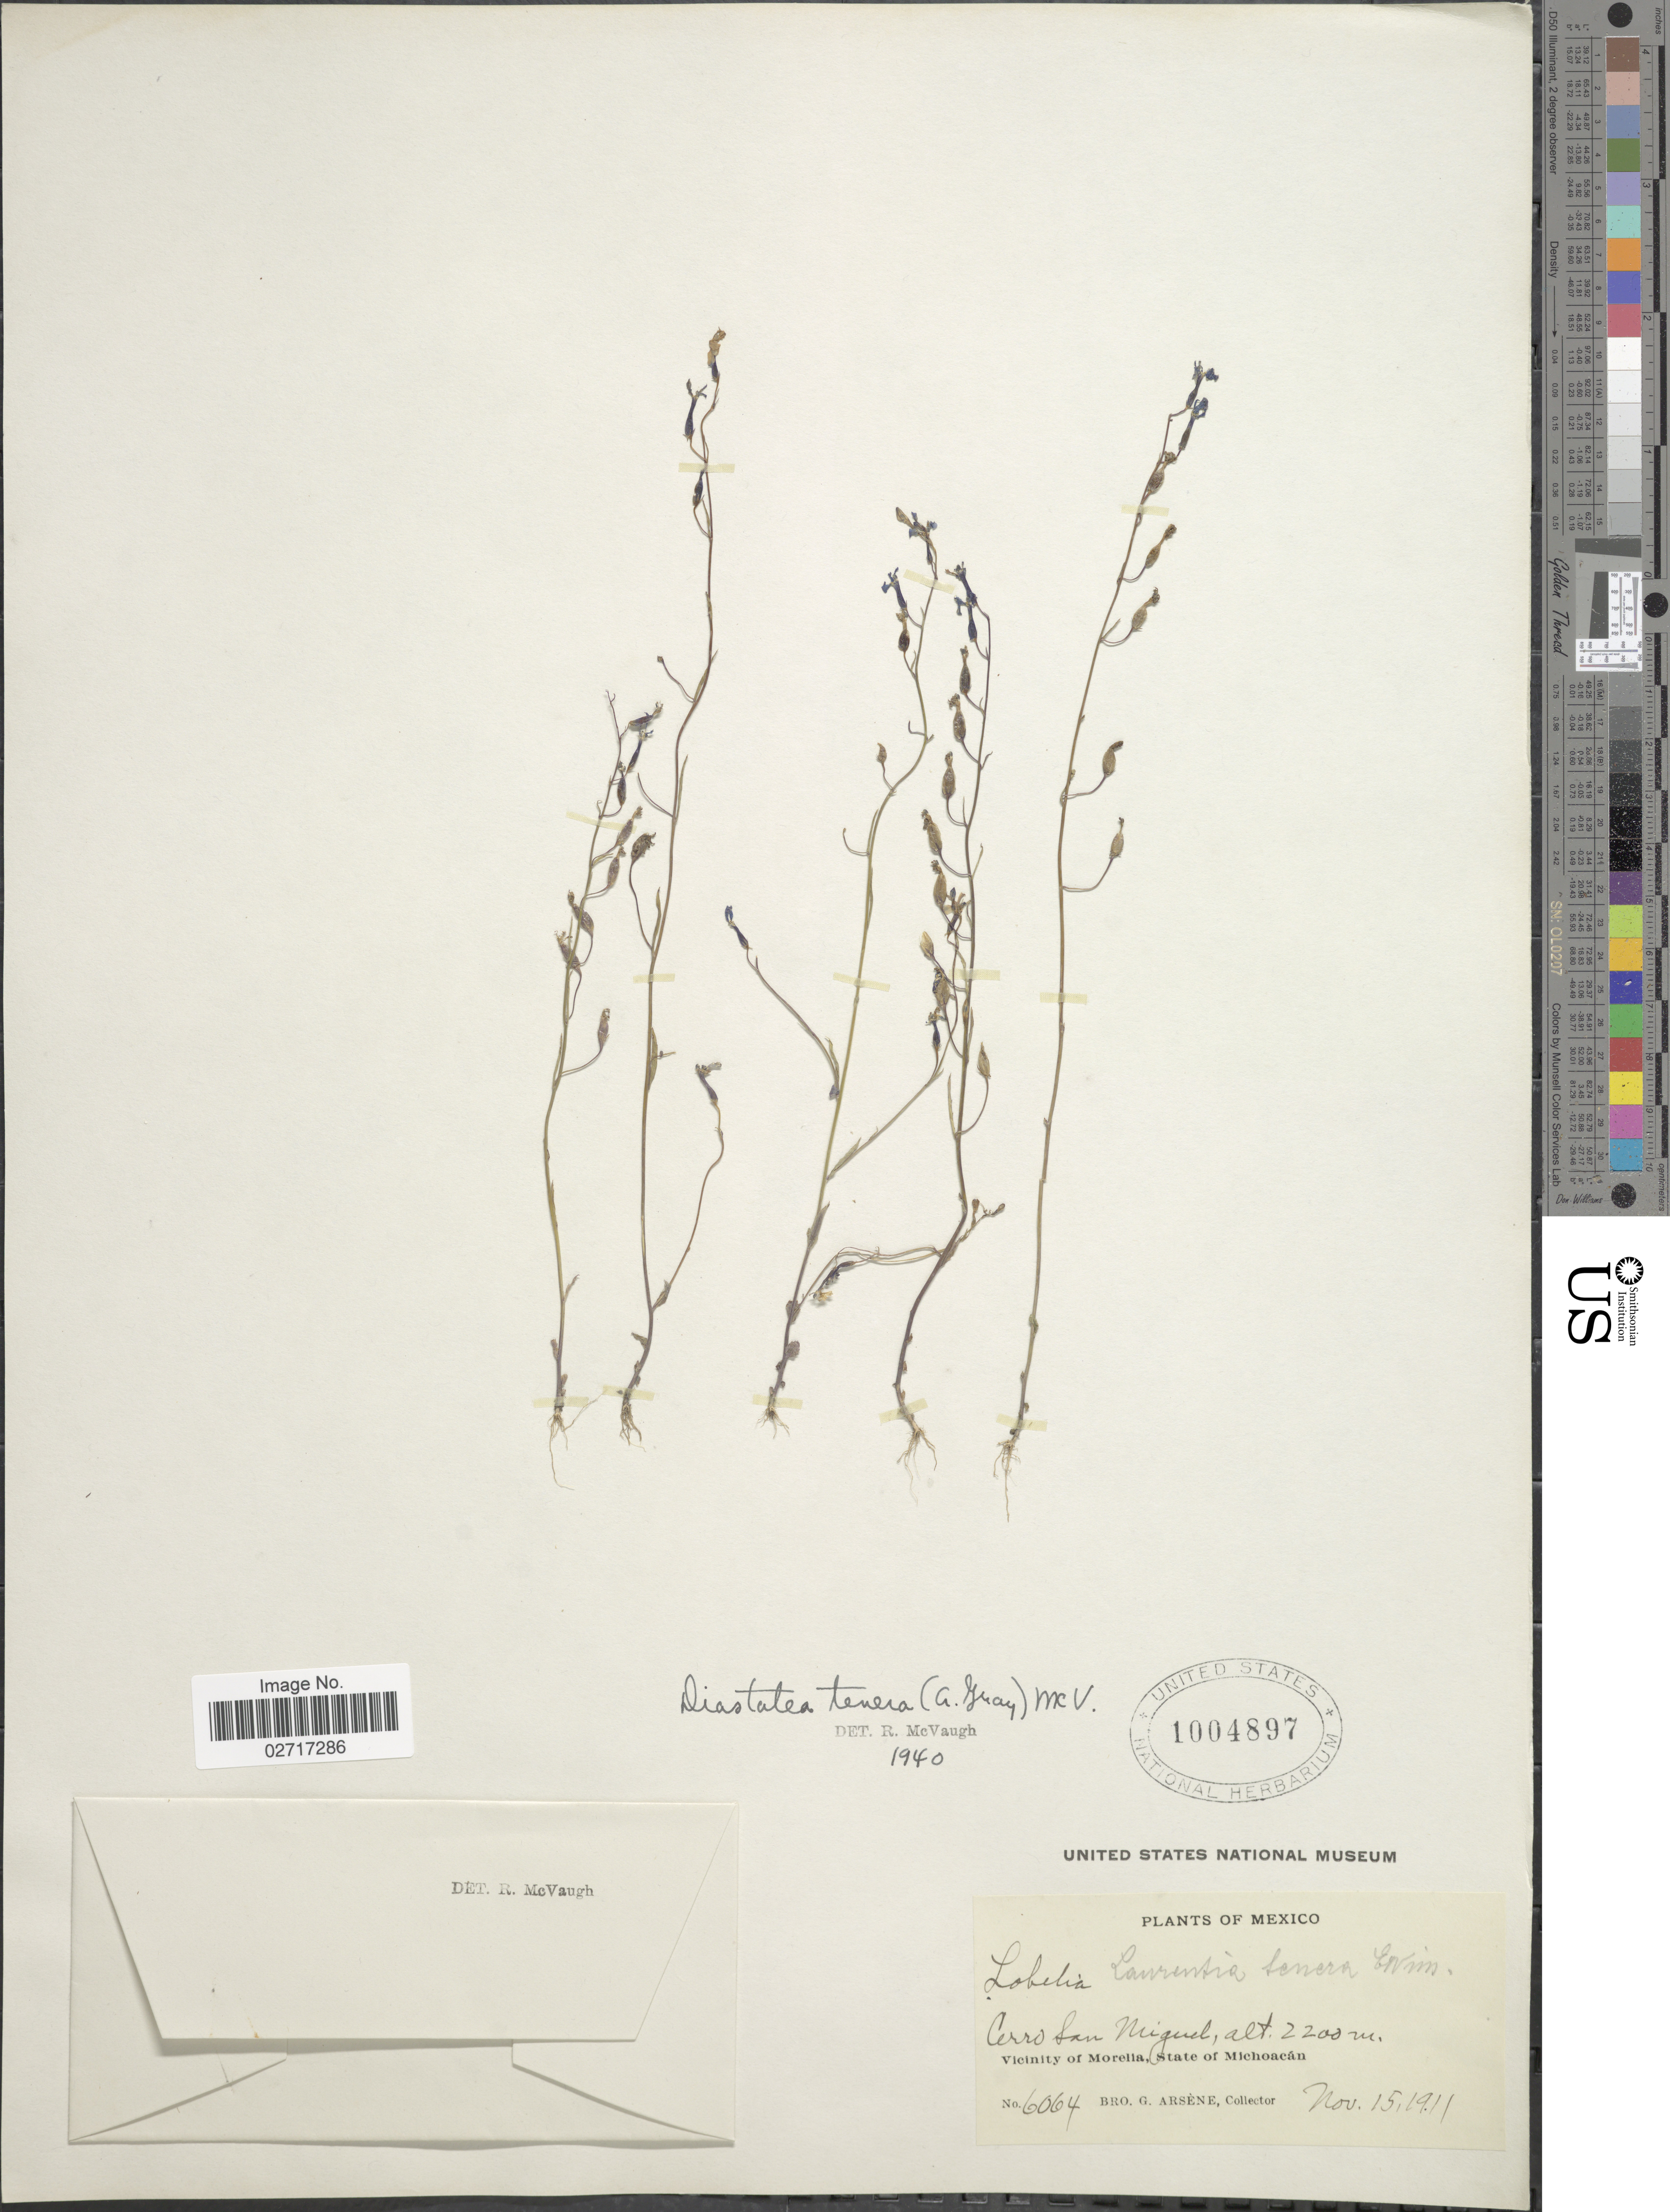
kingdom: Plantae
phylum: Tracheophyta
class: Magnoliopsida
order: Asterales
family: Campanulaceae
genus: Diastatea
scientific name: Diastatea tenera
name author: (A. Gray) McVaugh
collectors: Bro. G. Arsène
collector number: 6064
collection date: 1911-11-15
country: Mexico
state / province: Michoacán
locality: Cerro San Miguel. Vicinity of Morelia.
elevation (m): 2200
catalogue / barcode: US 1004897